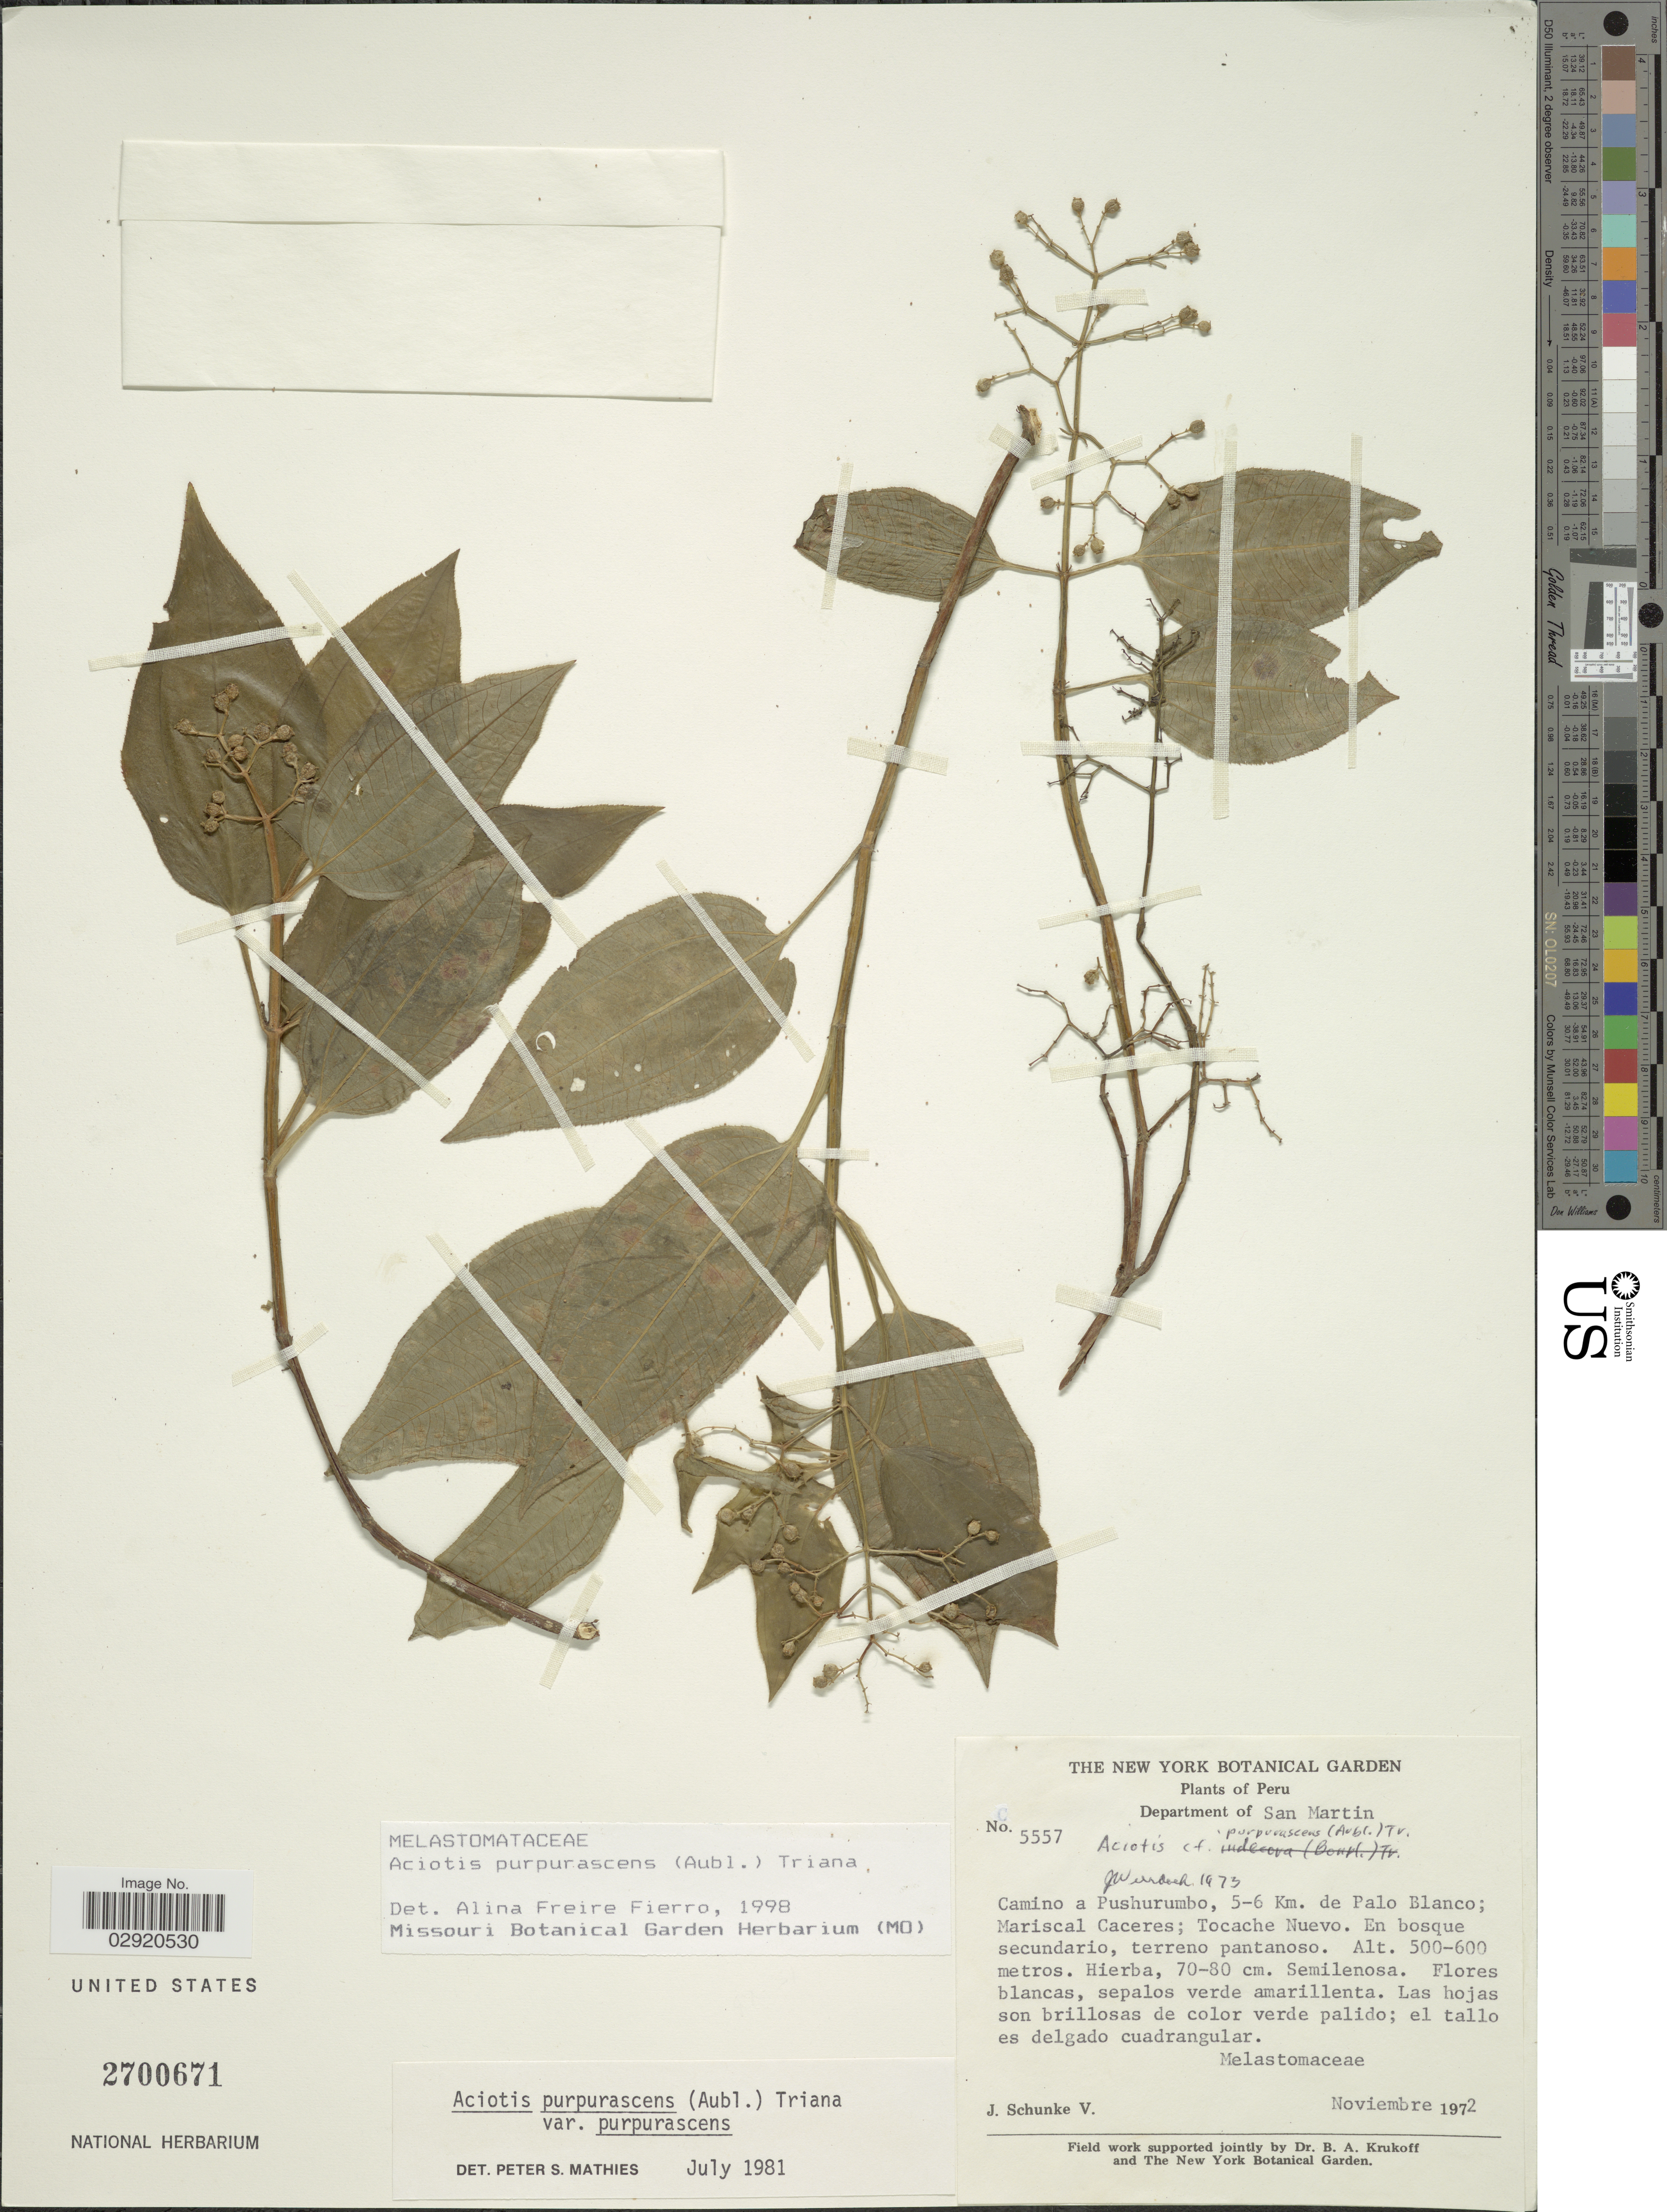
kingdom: Plantae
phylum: Tracheophyta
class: Magnoliopsida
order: Myrtales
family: Melastomataceae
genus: Aciotis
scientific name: Aciotis purpurascens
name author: (Aubl.) Triana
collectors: J. Schunke Vigo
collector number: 5557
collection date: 1972-11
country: Peru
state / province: San Martín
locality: Department of San Martin. Camino a Pushurumbo, 5-6 Km. de Palo Blanco; Mariscal Caceres; Tocache Nuevo.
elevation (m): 500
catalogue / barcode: US 2700671